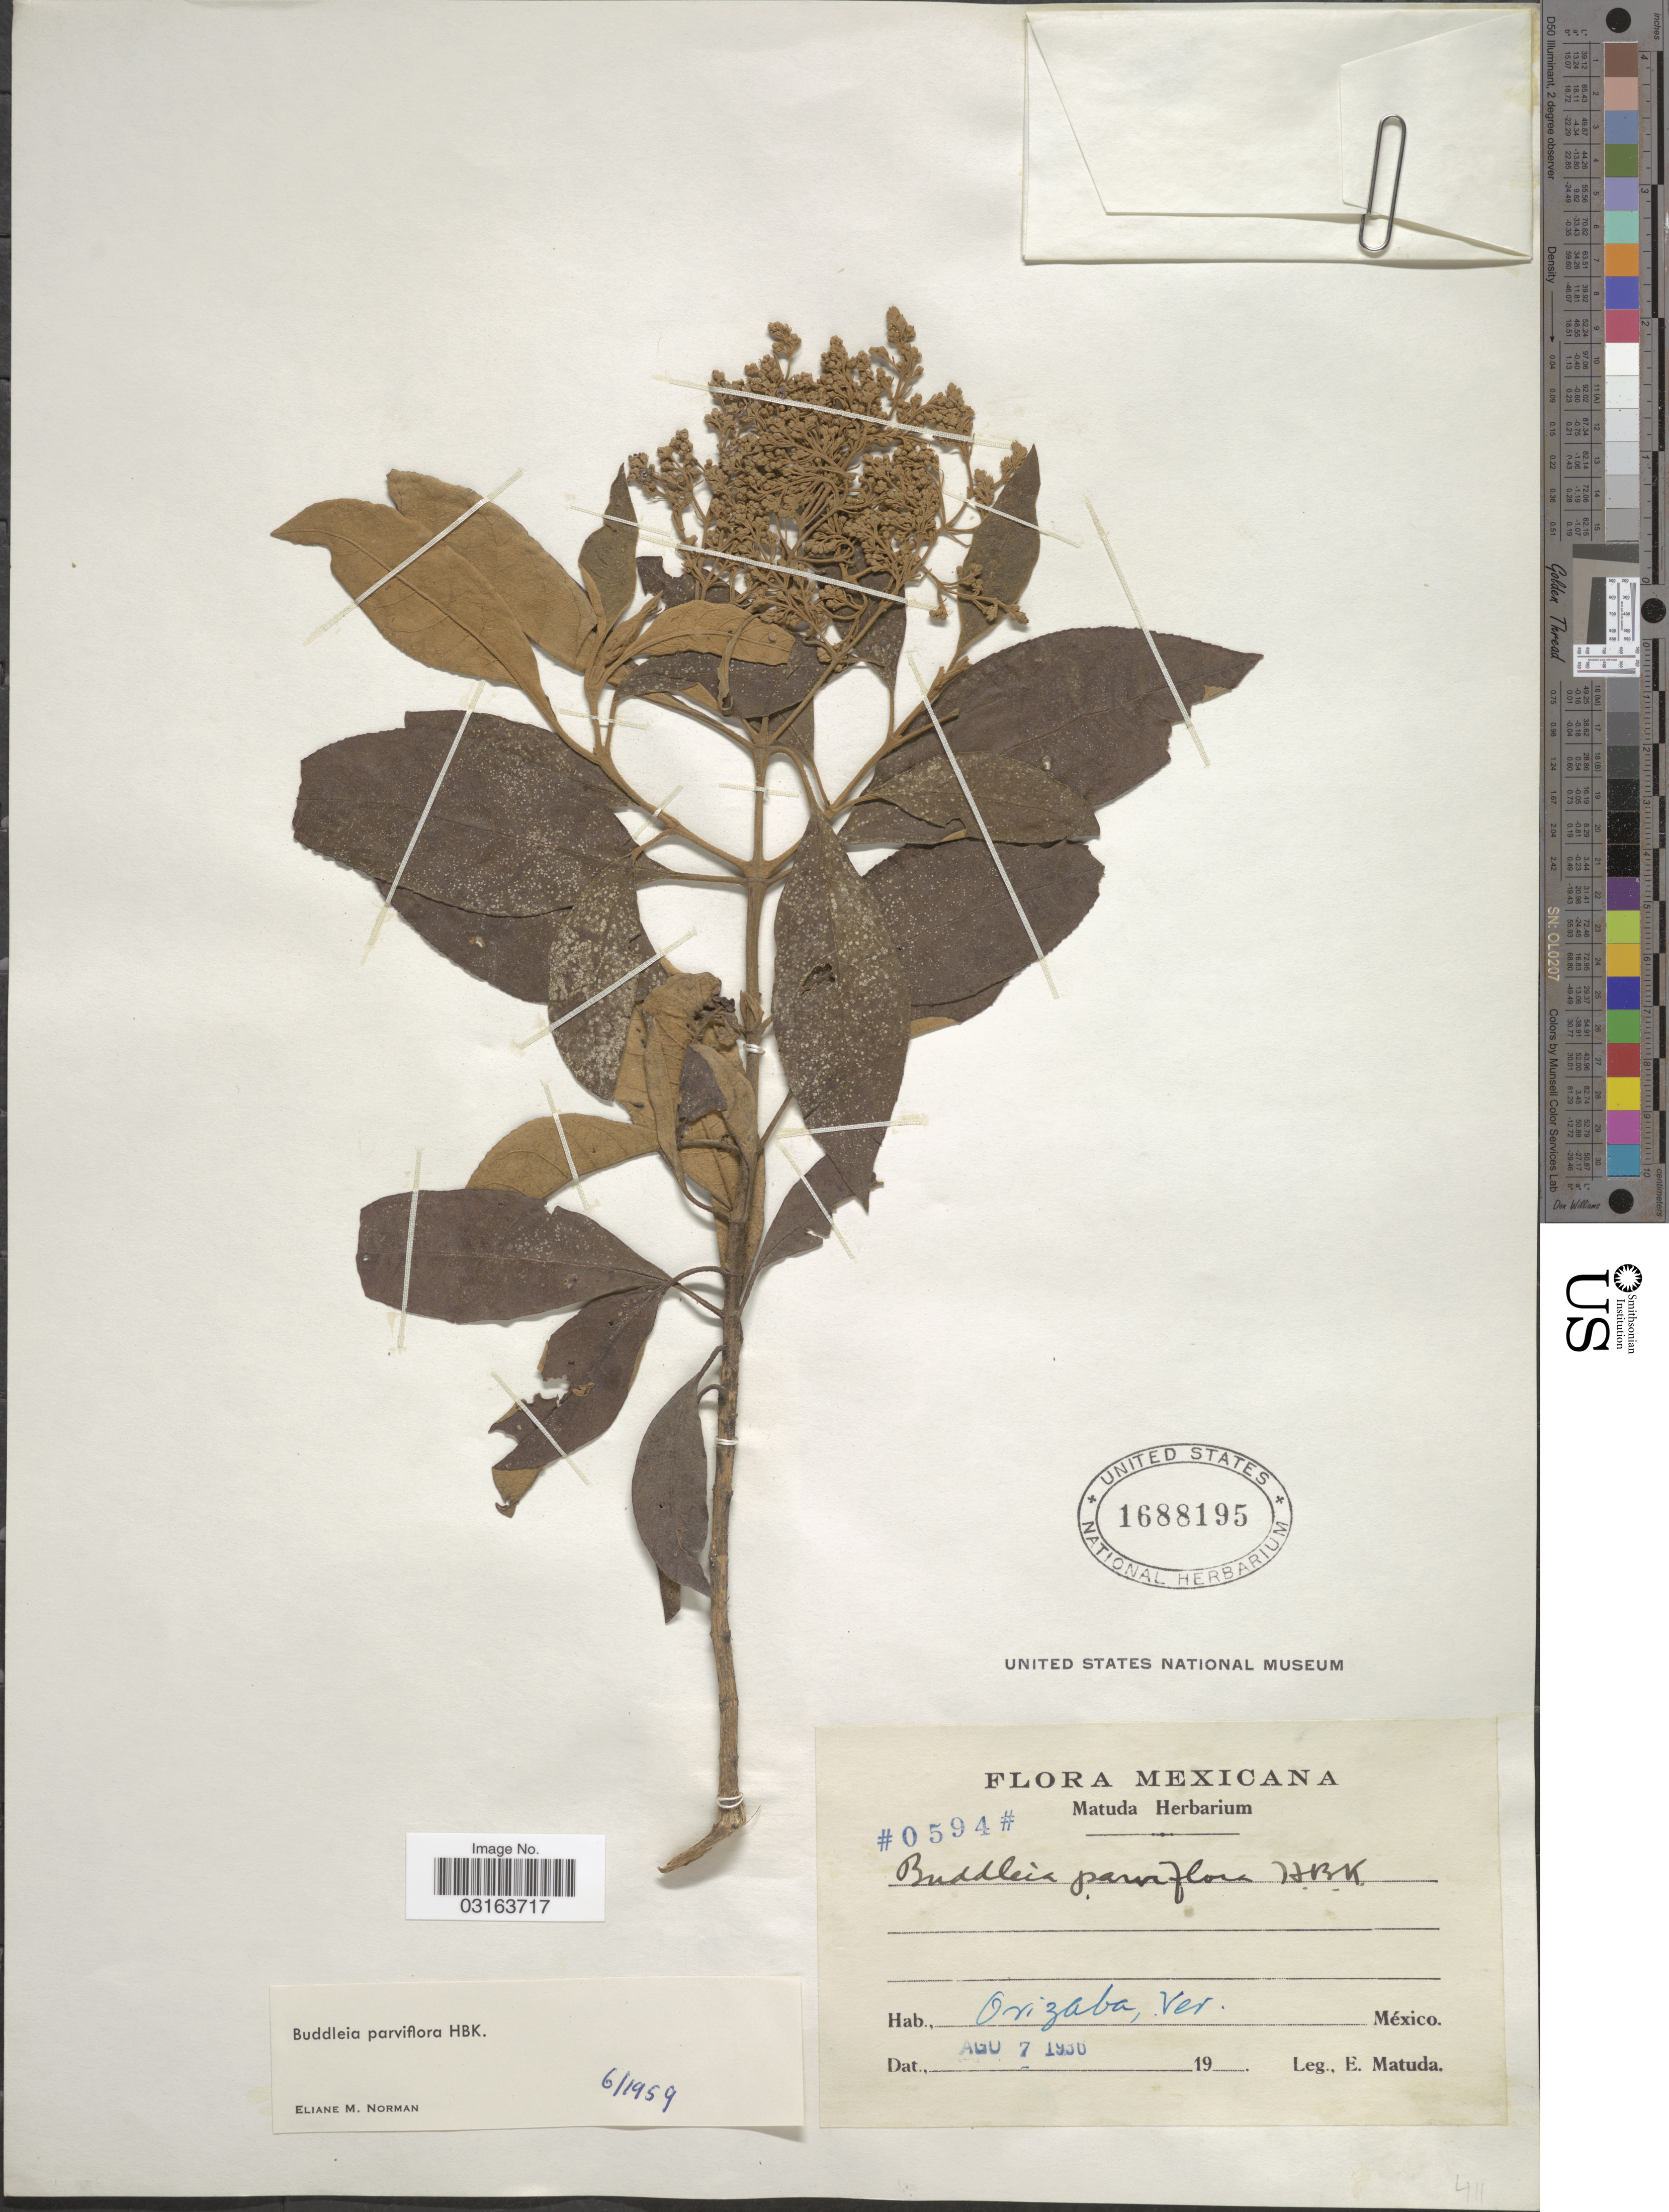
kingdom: Plantae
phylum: Tracheophyta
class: Magnoliopsida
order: Lamiales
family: Scrophulariaceae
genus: Buddleja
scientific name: Buddleja parviflora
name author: Kunth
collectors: E. Matuda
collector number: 0594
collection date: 1936-08-07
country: Mexico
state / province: Veracruz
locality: Orizaba.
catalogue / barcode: US 1688195